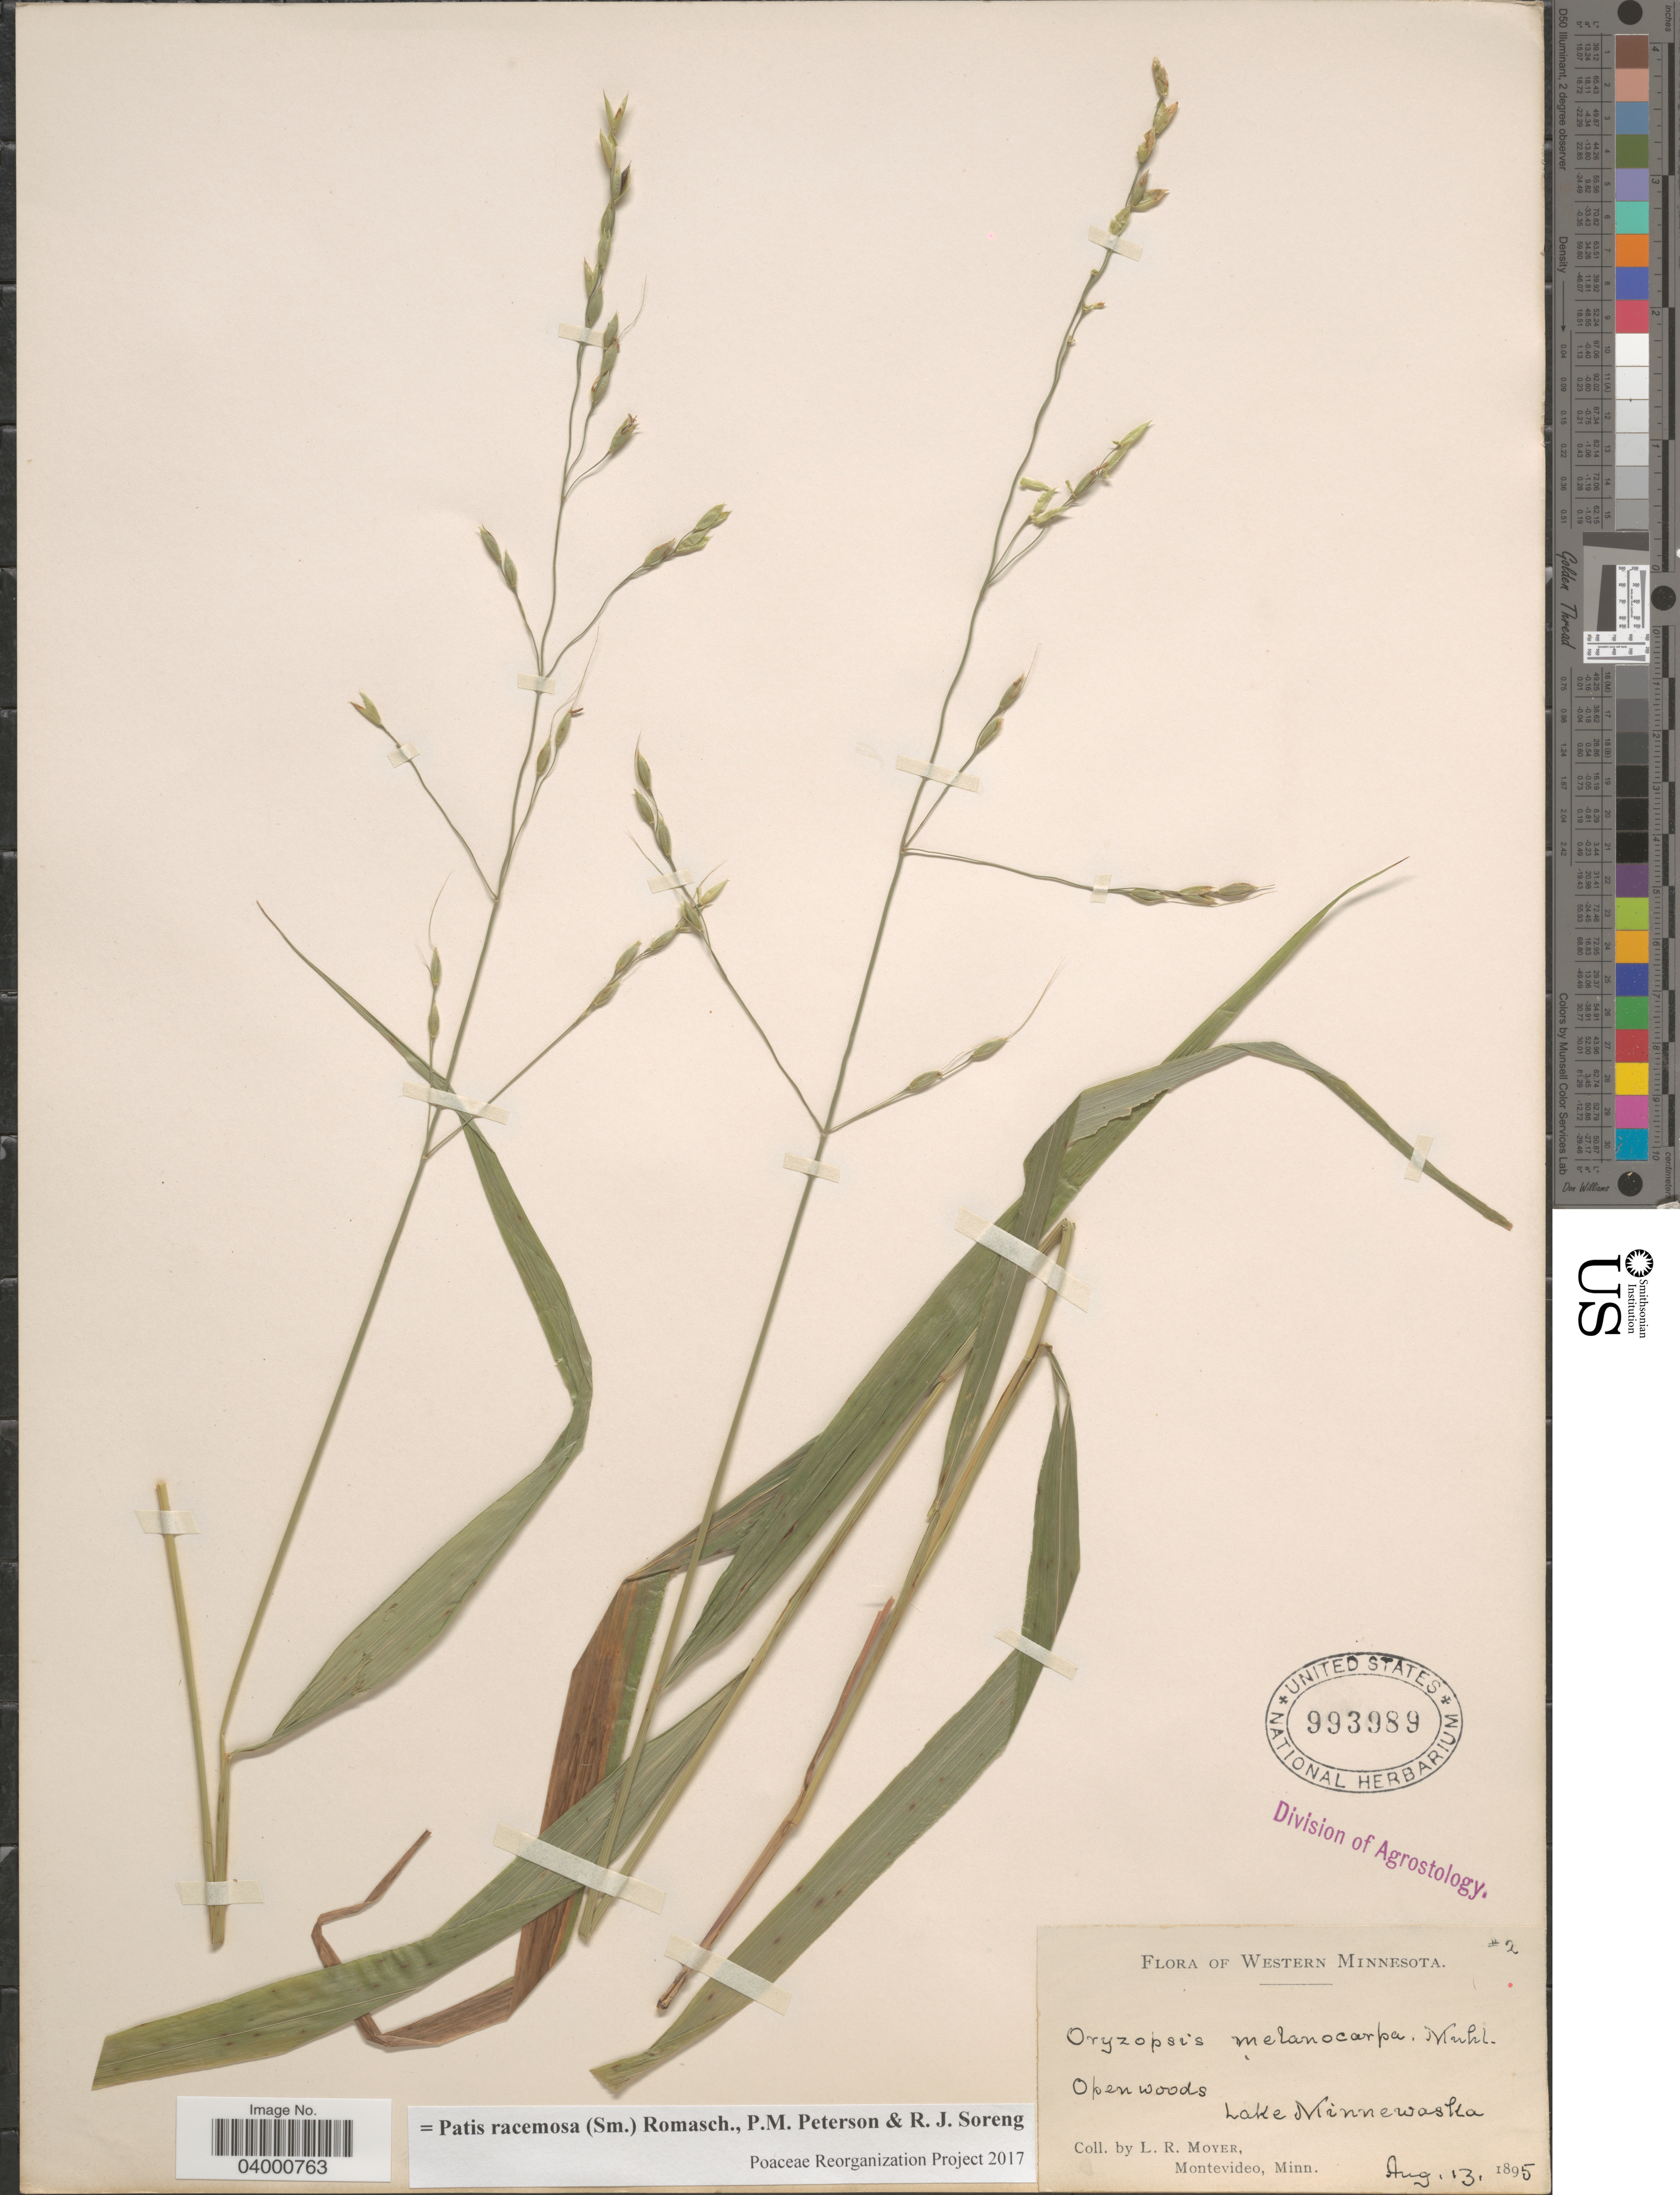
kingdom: Plantae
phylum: Tracheophyta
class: Liliopsida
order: Poales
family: Poaceae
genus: Patis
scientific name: Patis racemosa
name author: (Sm.) Romasch. et al.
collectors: L. Moyer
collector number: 2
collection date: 1895-08-13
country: United States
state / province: Minnesota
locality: Western Minnesota. Open woods. Lake Minnewaska.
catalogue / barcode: US 993989